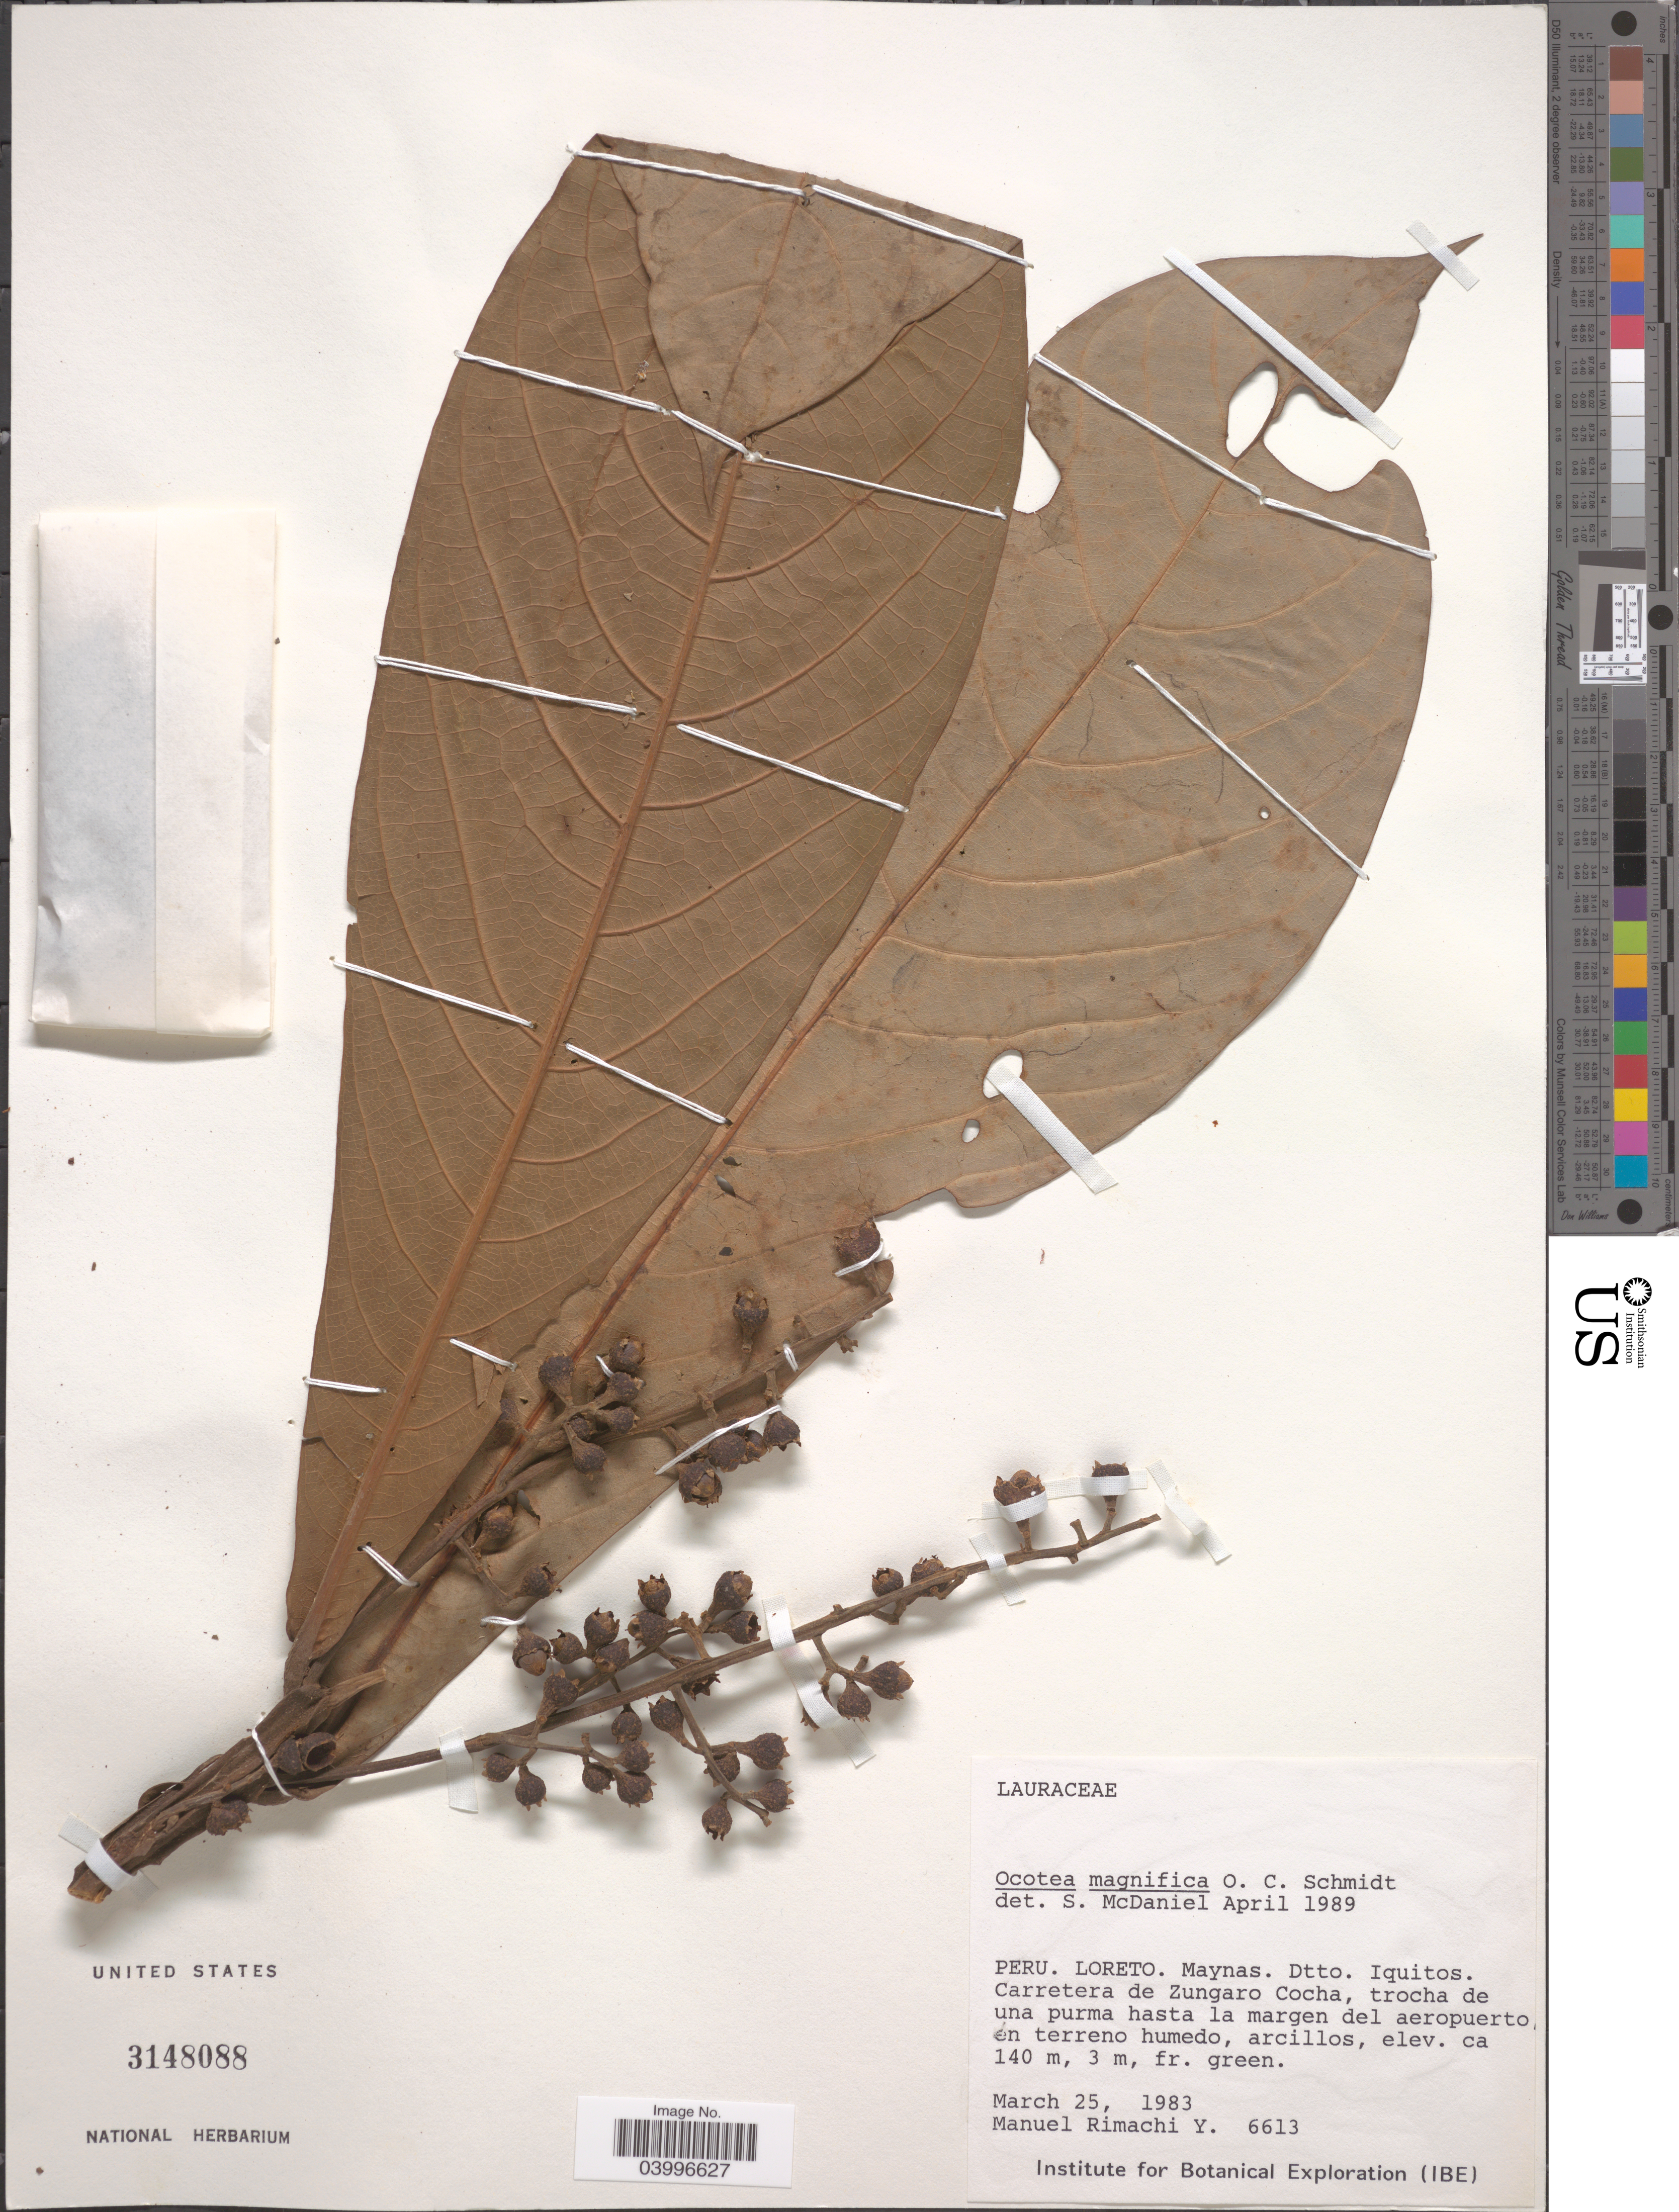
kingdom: Plantae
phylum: Tracheophyta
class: Magnoliopsida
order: Laurales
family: Lauraceae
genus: Ocotea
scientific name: Ocotea magnifica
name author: O.C. Schmidt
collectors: M. Rimachi Y.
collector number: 6613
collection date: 1983-03-25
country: Peru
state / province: Loreto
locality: Maynas. Dtto. Iquitos. Carretera de Zungaro Cocha, trocha de una purma hasta la margen del aeropuerto.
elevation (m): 140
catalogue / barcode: US 3148088